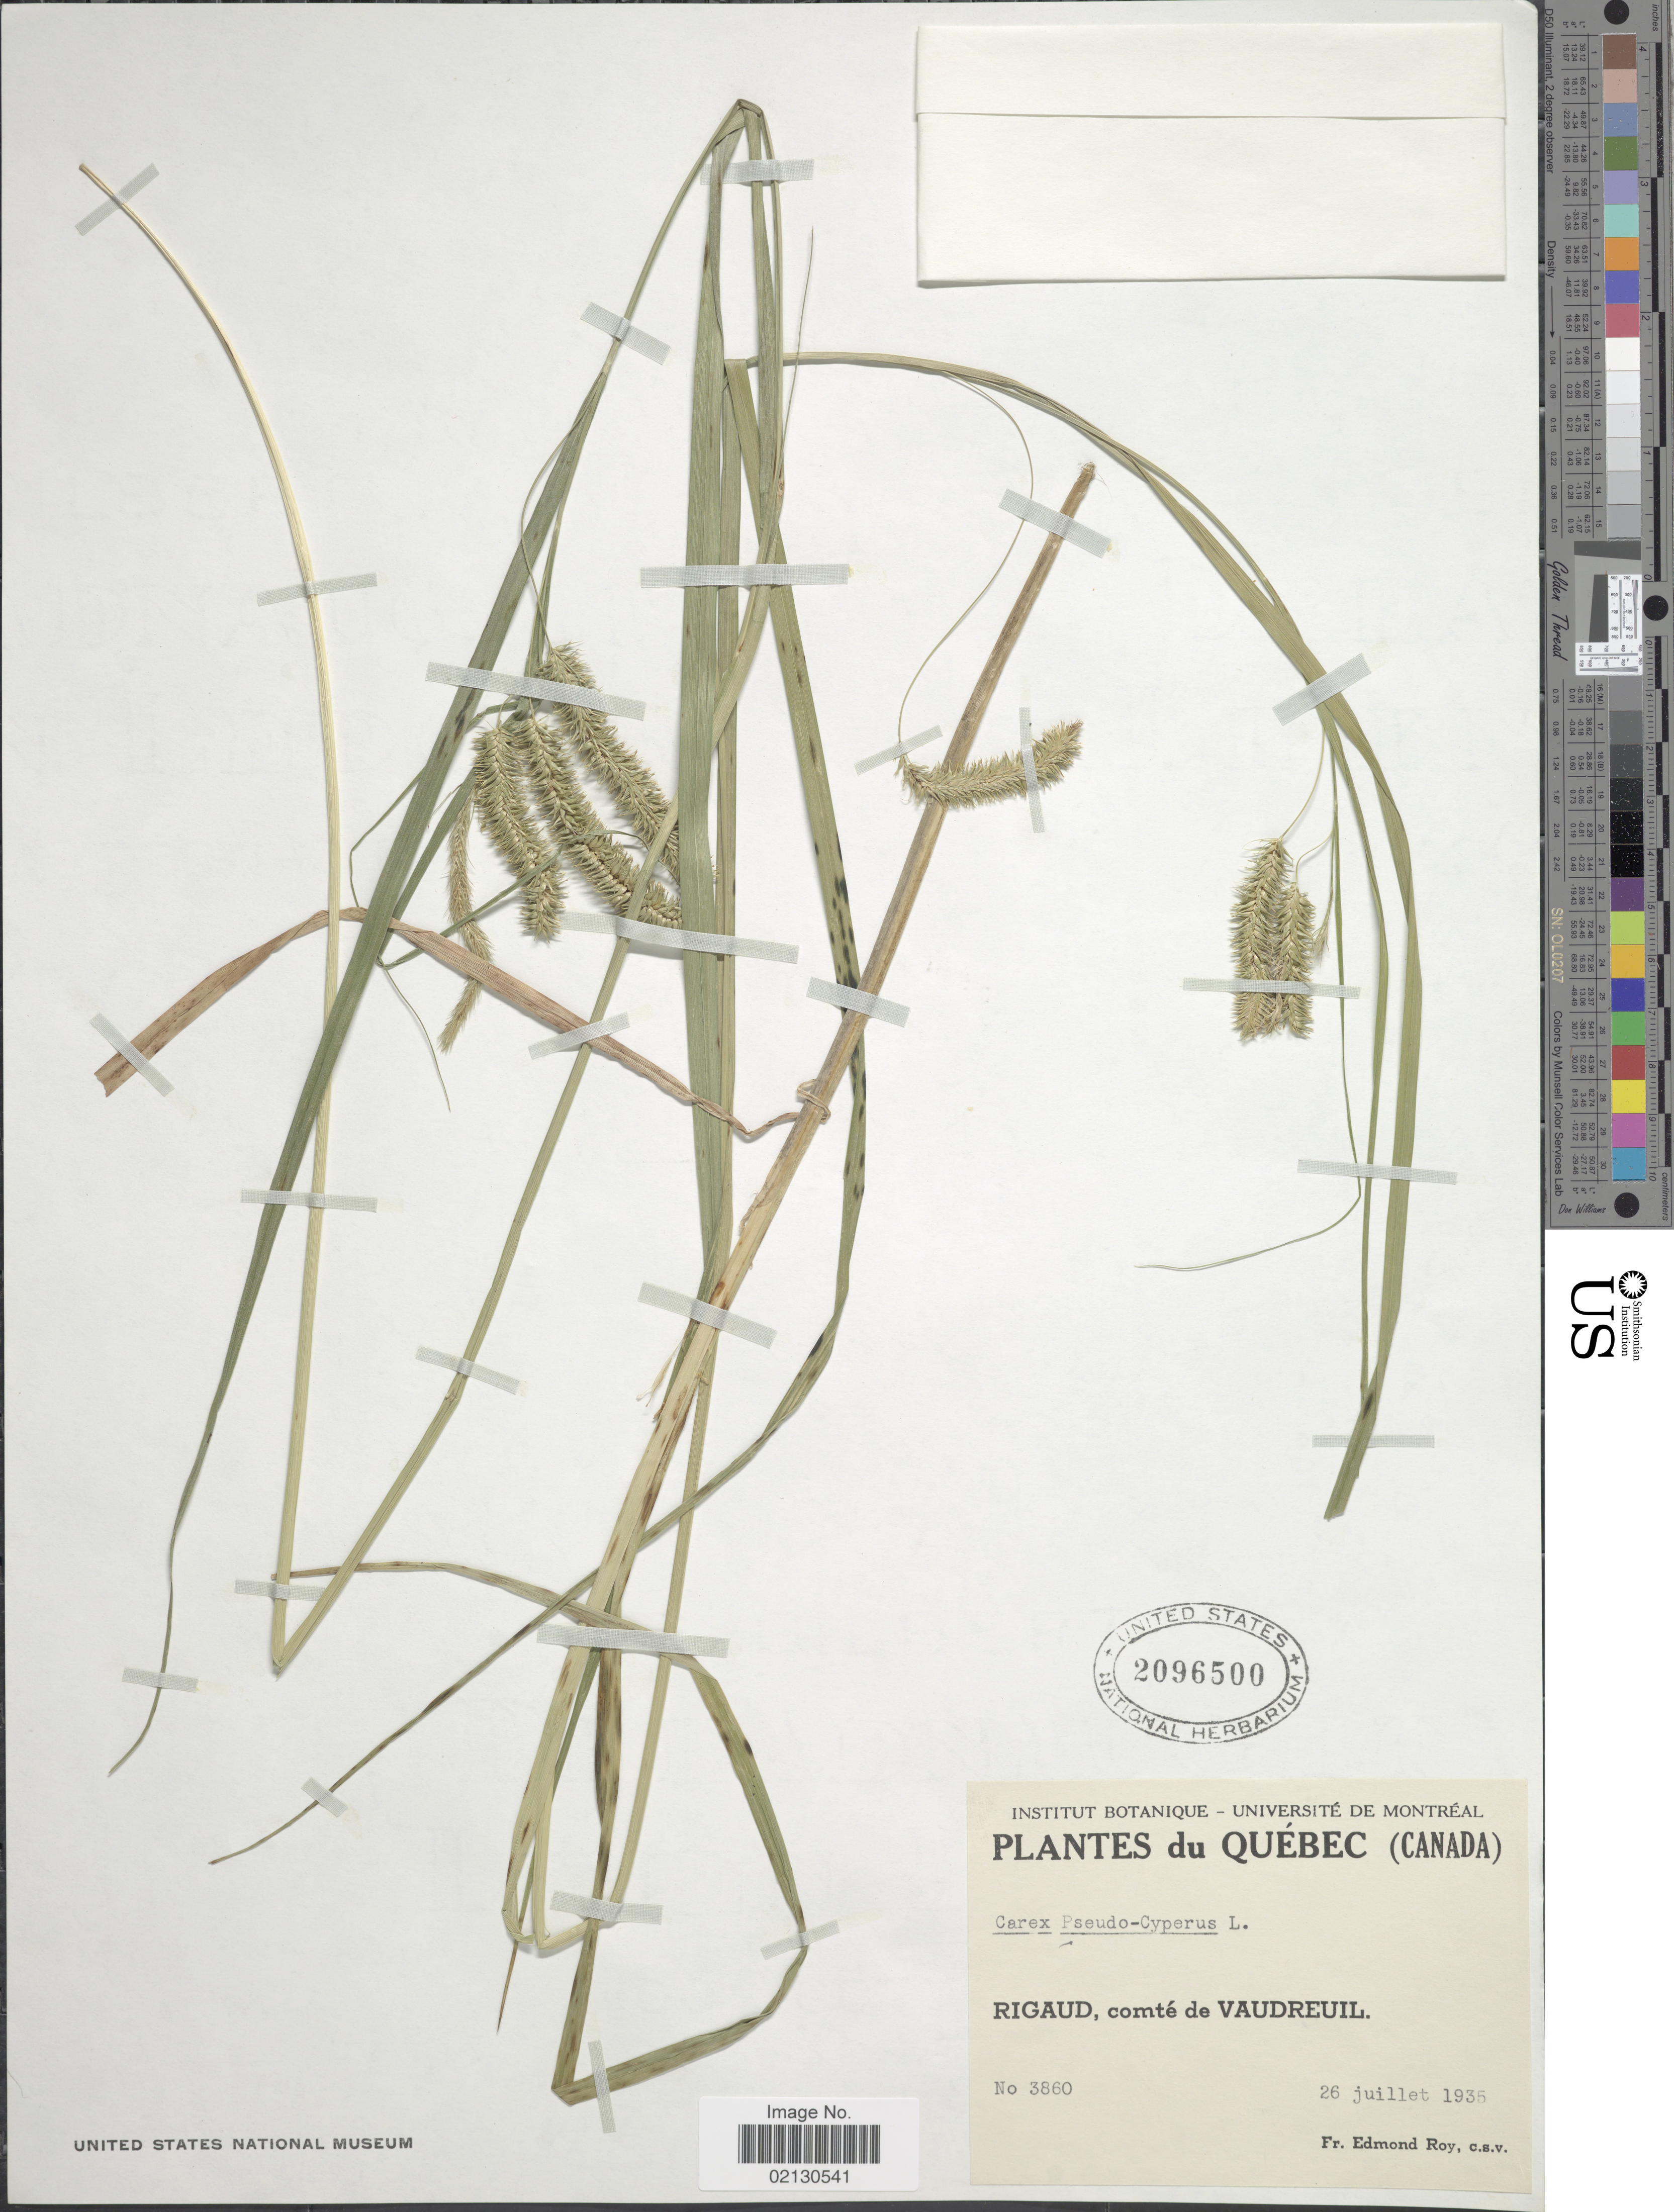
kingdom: Plantae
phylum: Tracheophyta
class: Liliopsida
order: Poales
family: Cyperaceae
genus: Carex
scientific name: Carex pseudocyperus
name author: L.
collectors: E. Roy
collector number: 3860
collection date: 1935-07-26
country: Canada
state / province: Quebec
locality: Rigaud, comté de Vaudreuil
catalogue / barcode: US 2096500